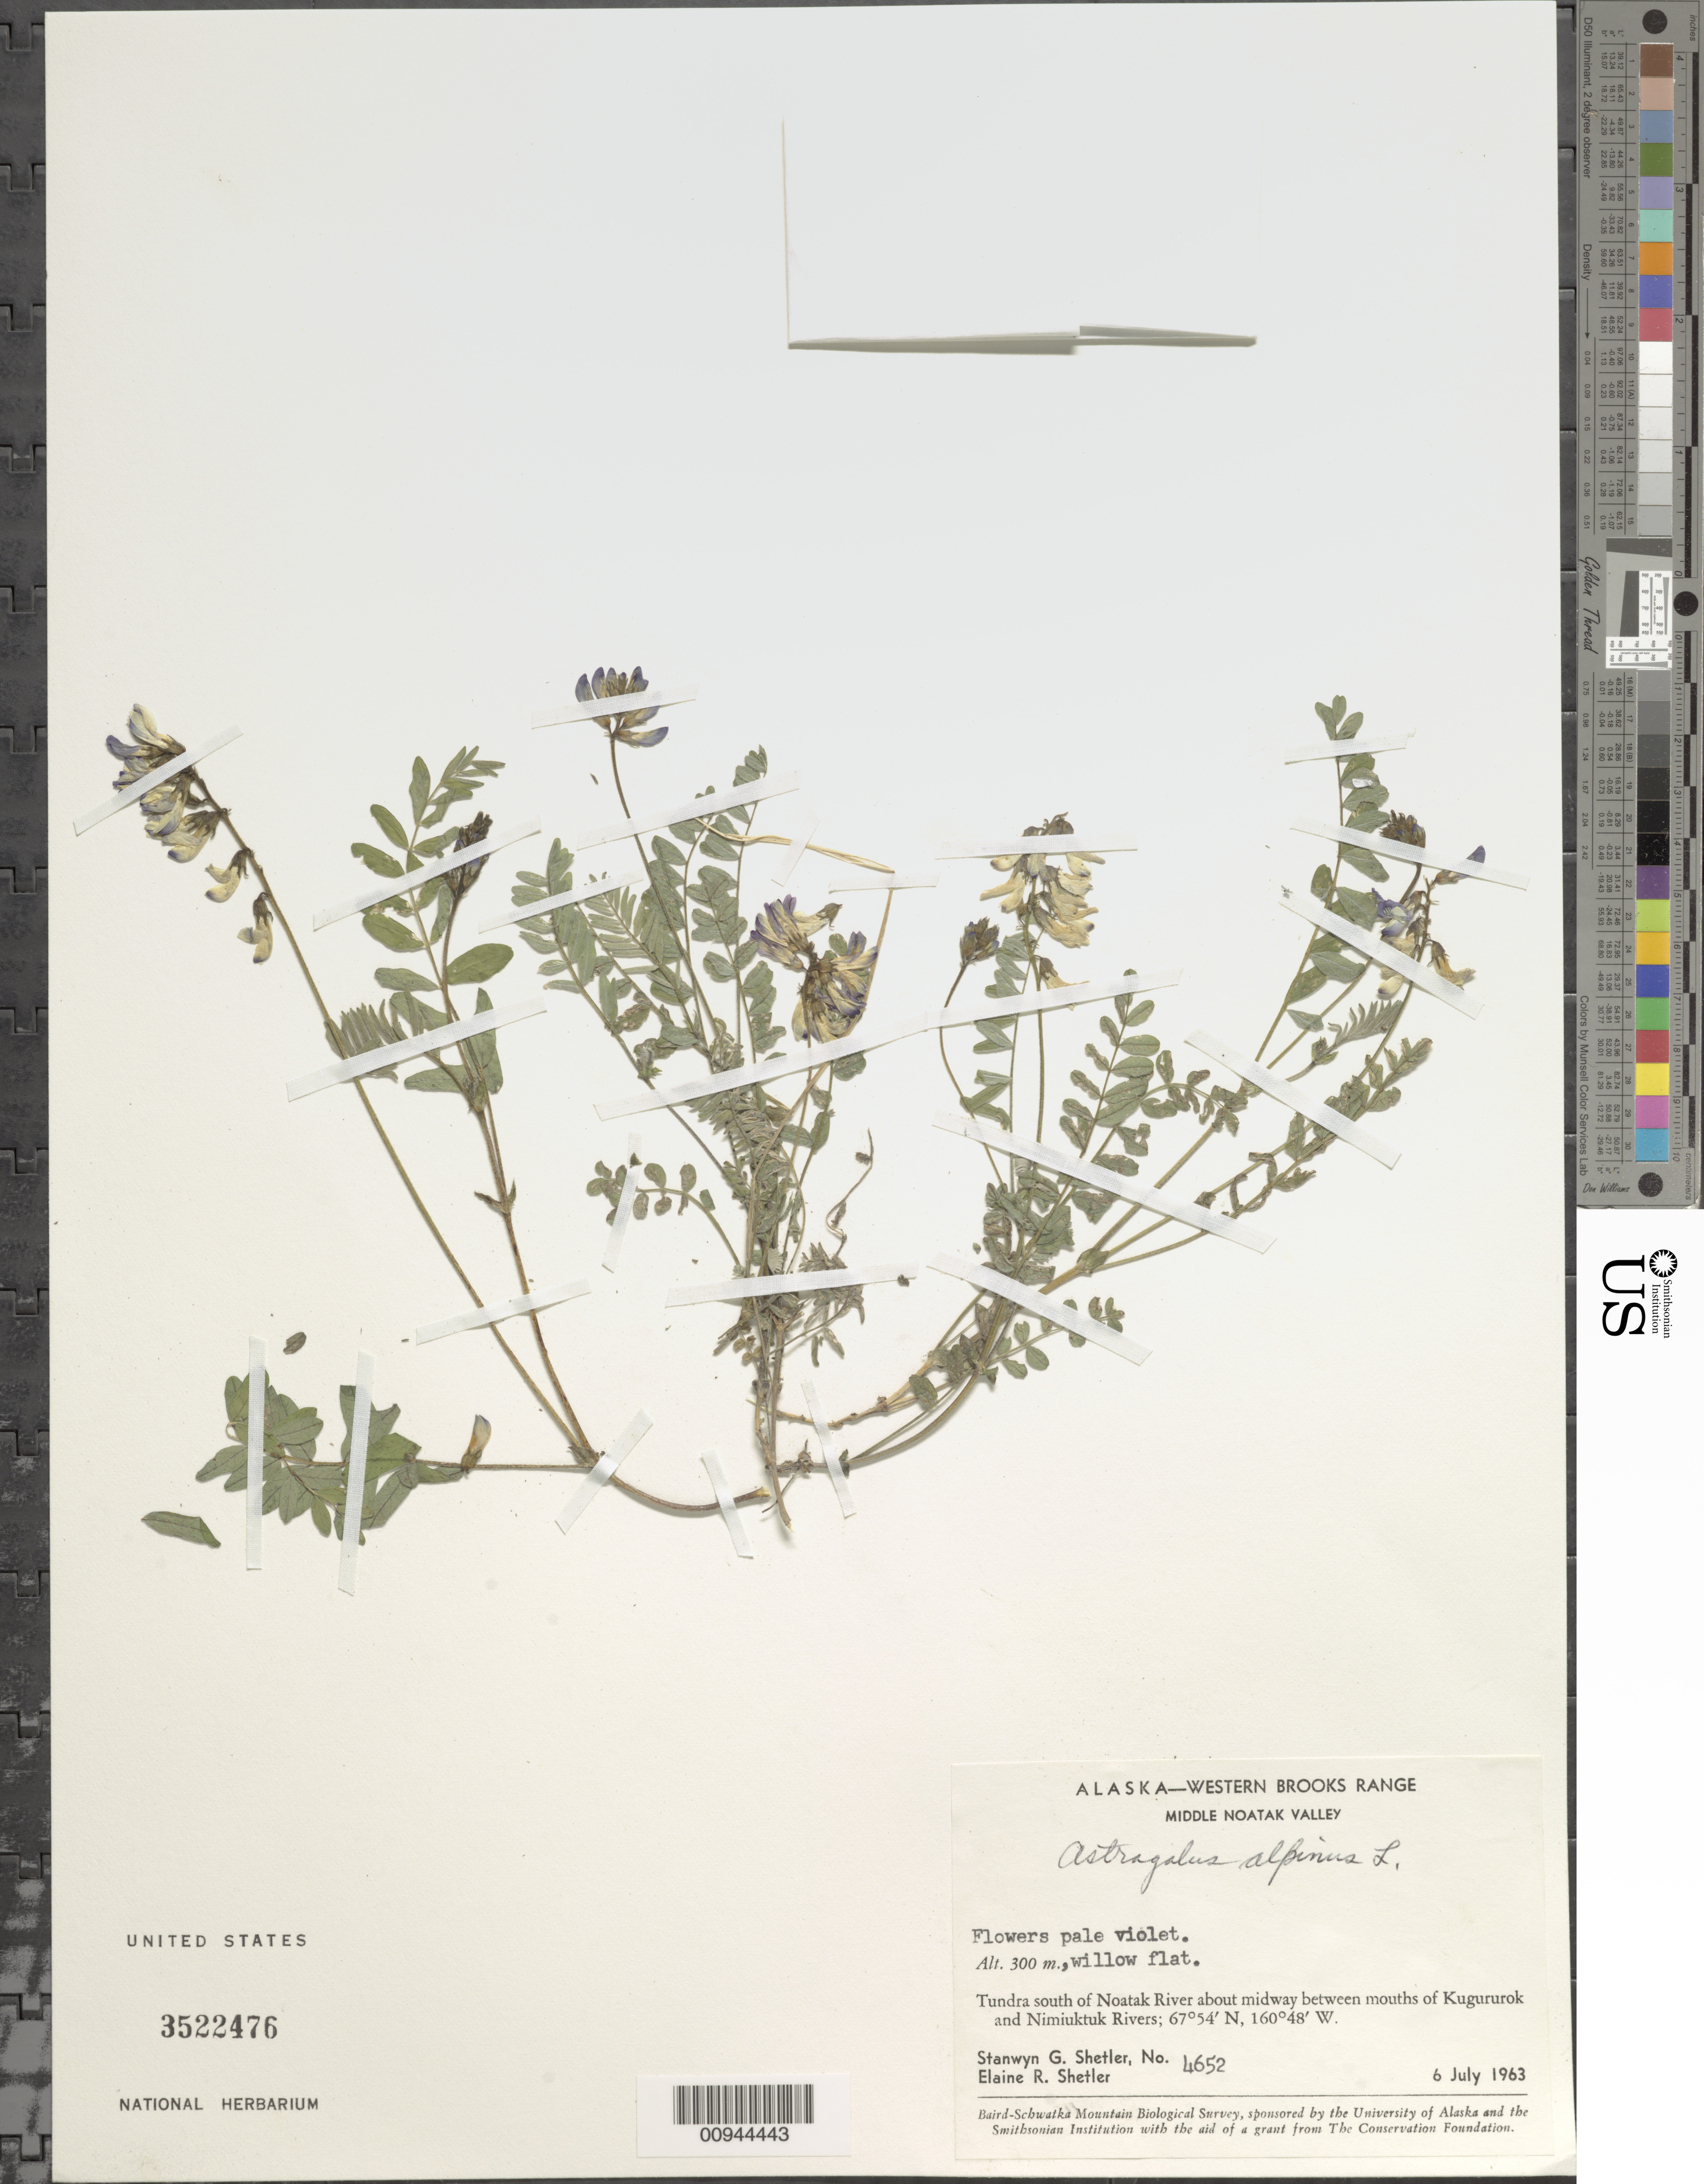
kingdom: Plantae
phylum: Tracheophyta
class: Magnoliopsida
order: Fabales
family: Fabaceae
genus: Astragalus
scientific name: Astragalus alpinus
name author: L.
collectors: S. Shetler & E. R. Shetler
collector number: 4652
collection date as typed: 06 Jul 1963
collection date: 1963-07-06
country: United States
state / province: Alaska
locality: S of Noatak River about midway between mouths of Kugururok and Nimiuktuk Rivers. Western Brooks Range, Middle Noatak Valley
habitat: Tundra. Willow flat.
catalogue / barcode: US 3522476